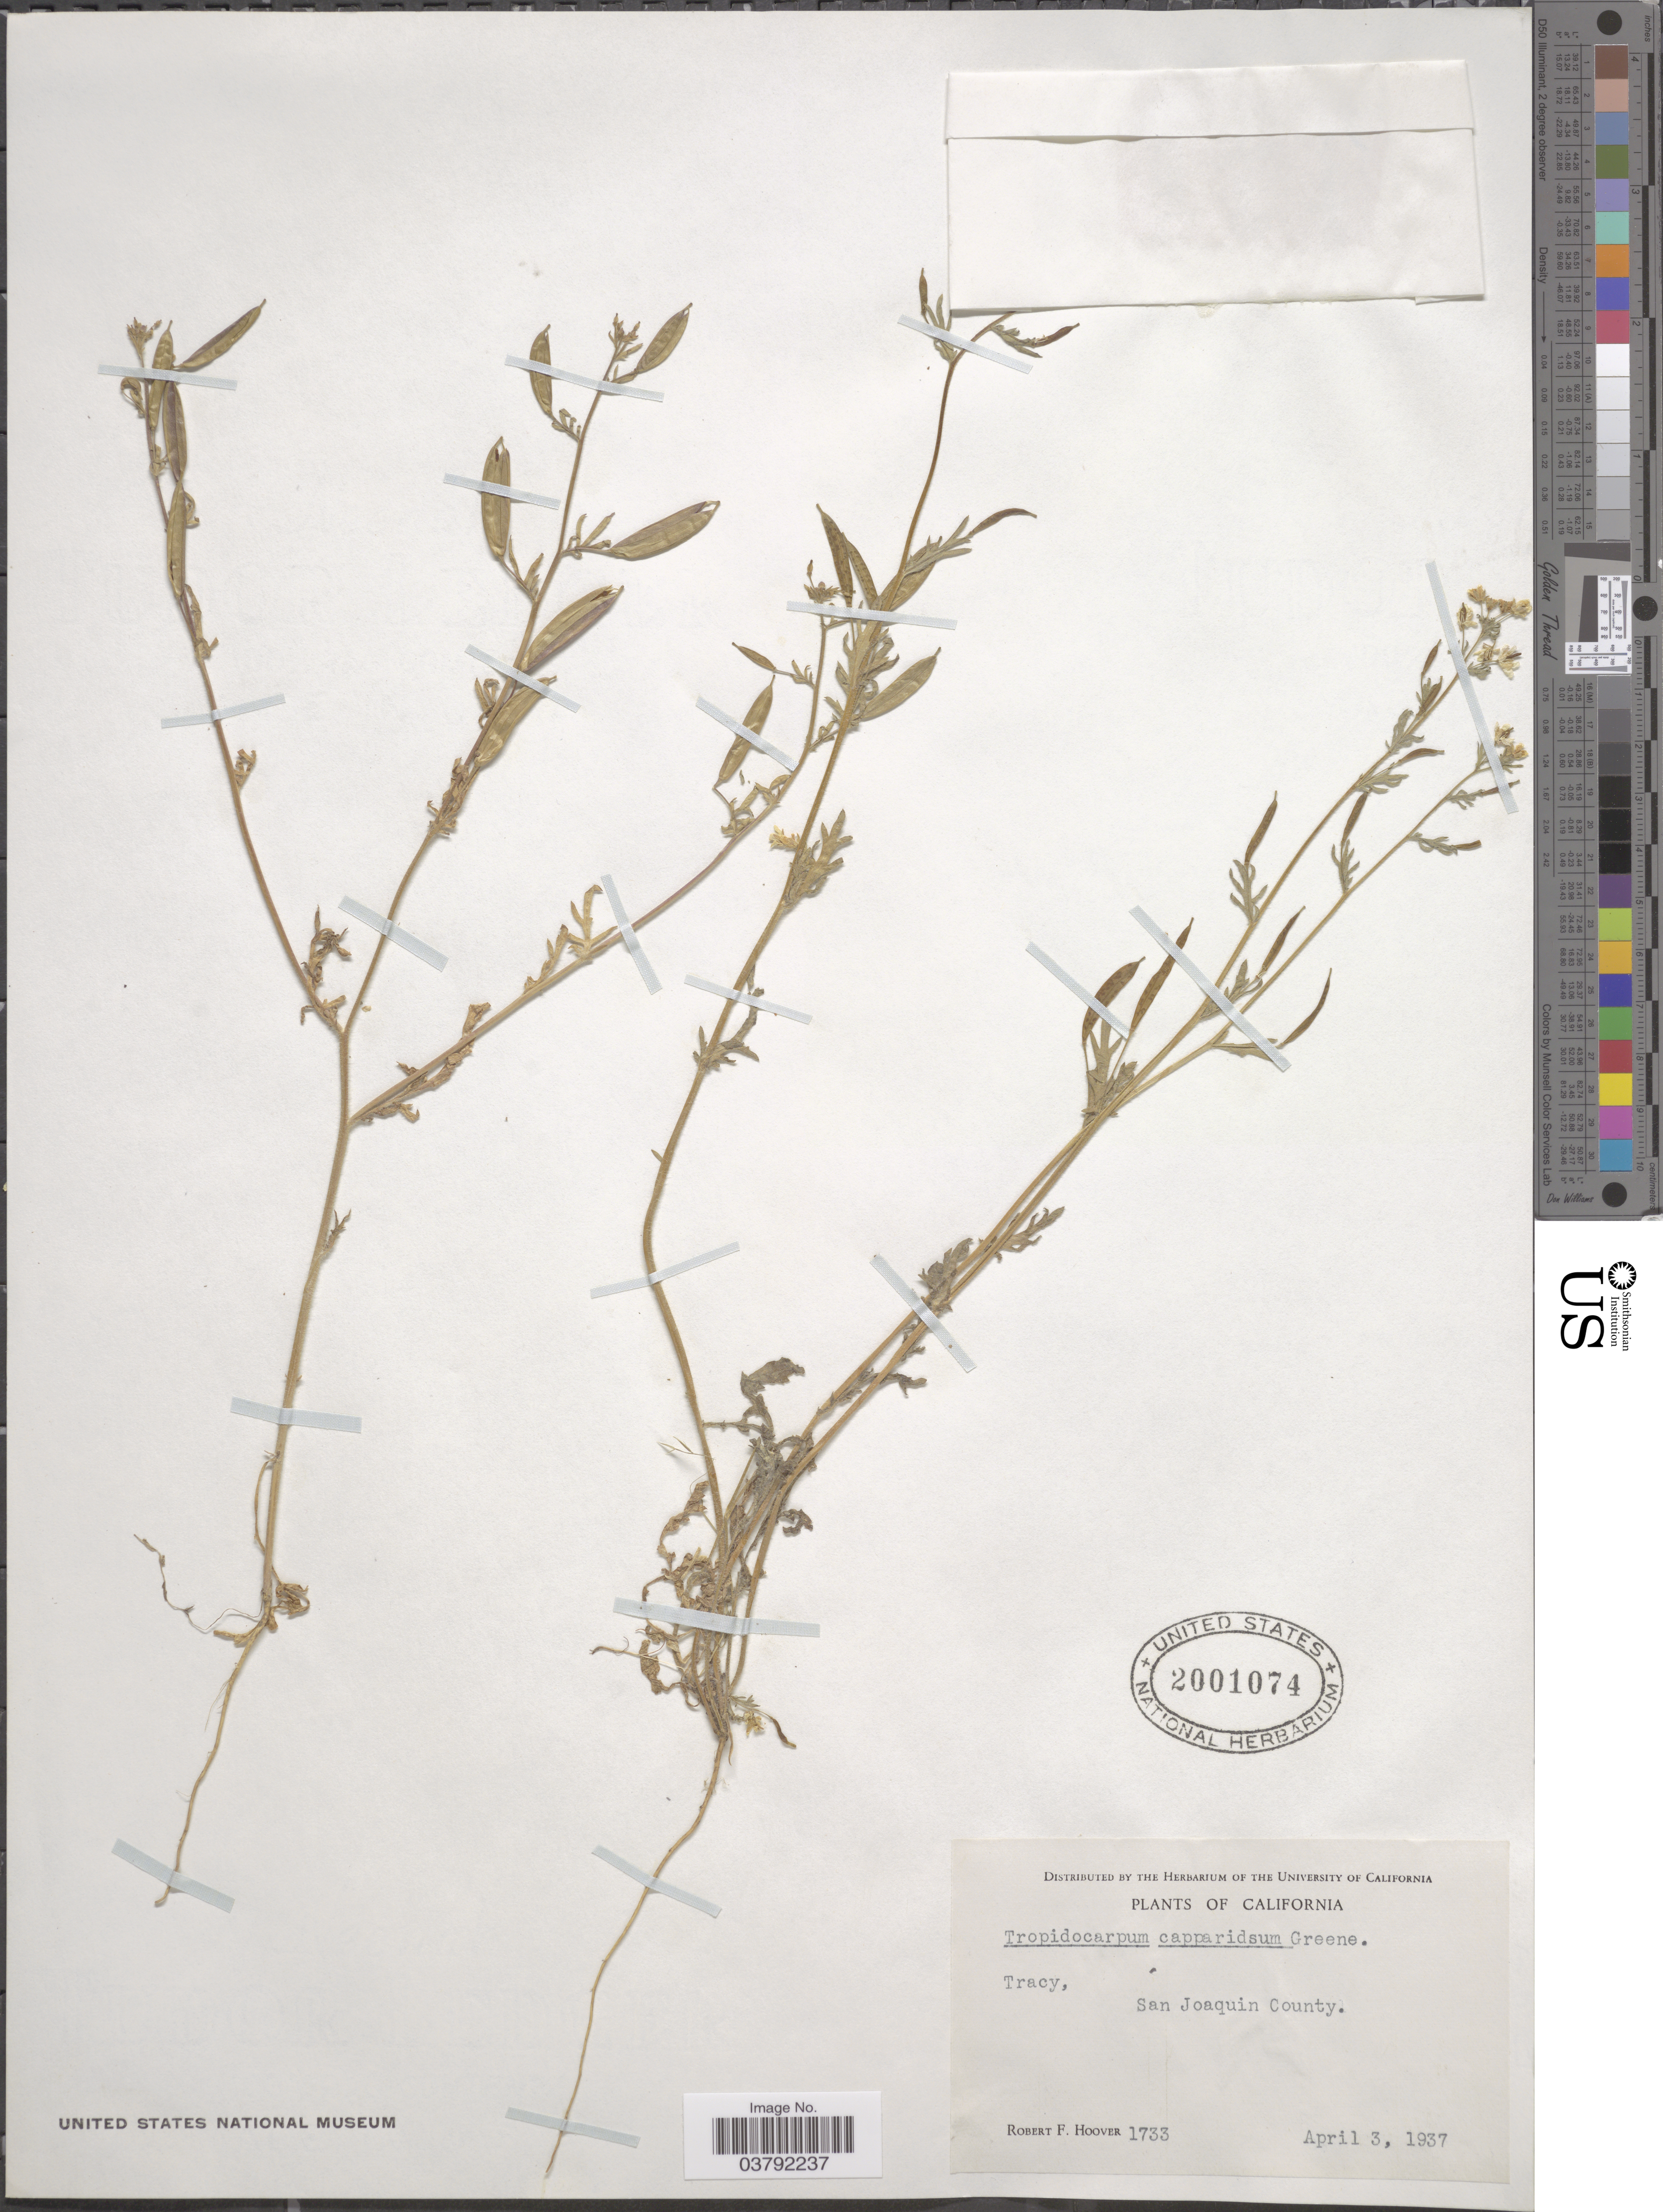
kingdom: Plantae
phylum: Tracheophyta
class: Magnoliopsida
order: Brassicales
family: Brassicaceae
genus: Tropidocarpum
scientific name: Tropidocarpum capparideum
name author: (Al-Shehbaz) Al-Shehbaz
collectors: R. F. Hoover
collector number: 1733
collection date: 1937-04-03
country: United States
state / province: California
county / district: San Joaquin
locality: Tracy, San Joaquin County.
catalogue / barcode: US 2001074